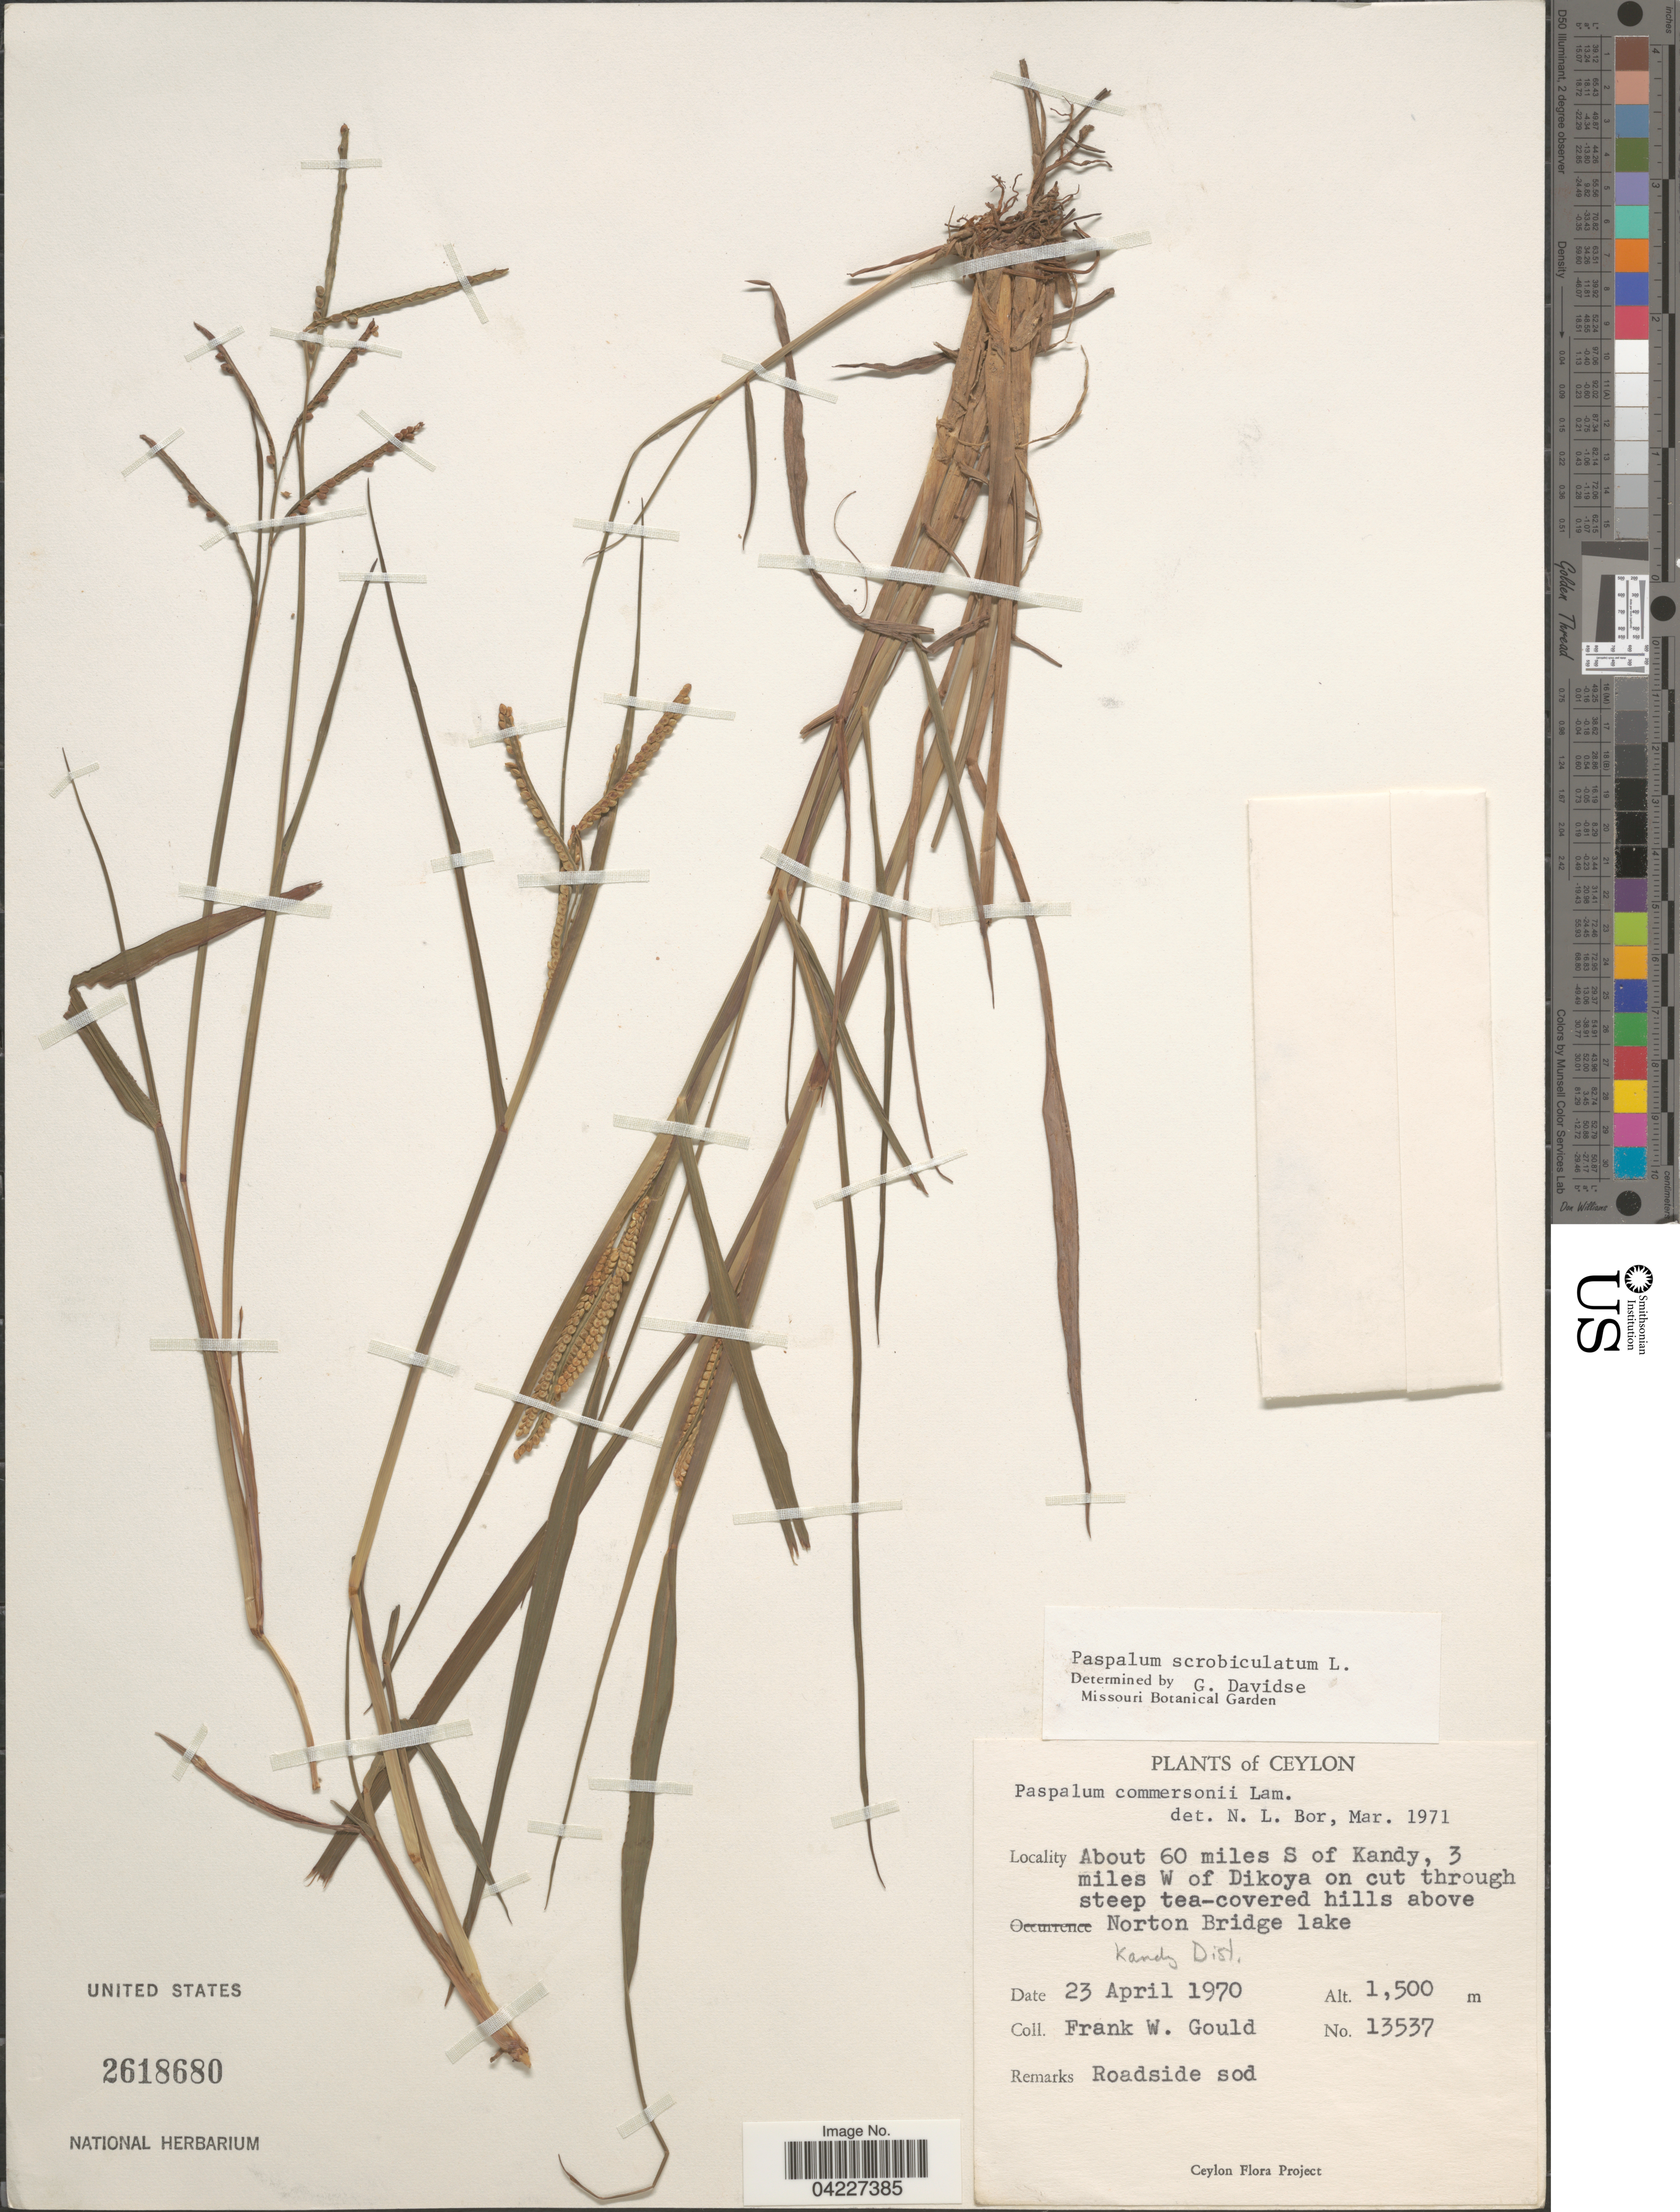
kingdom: Plantae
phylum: Tracheophyta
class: Liliopsida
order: Poales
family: Poaceae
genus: Paspalum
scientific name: Paspalum scrobiculatum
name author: L.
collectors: F. W. Gould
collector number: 13537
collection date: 1970-04-23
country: Sri Lanka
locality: Ceylon. About 60 miles S of Kandy, 3 miles W of Dikoya on cut through steep tea-covered hills above Norton Bridge lake. Kandy Dist.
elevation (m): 1500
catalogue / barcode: US 2618680